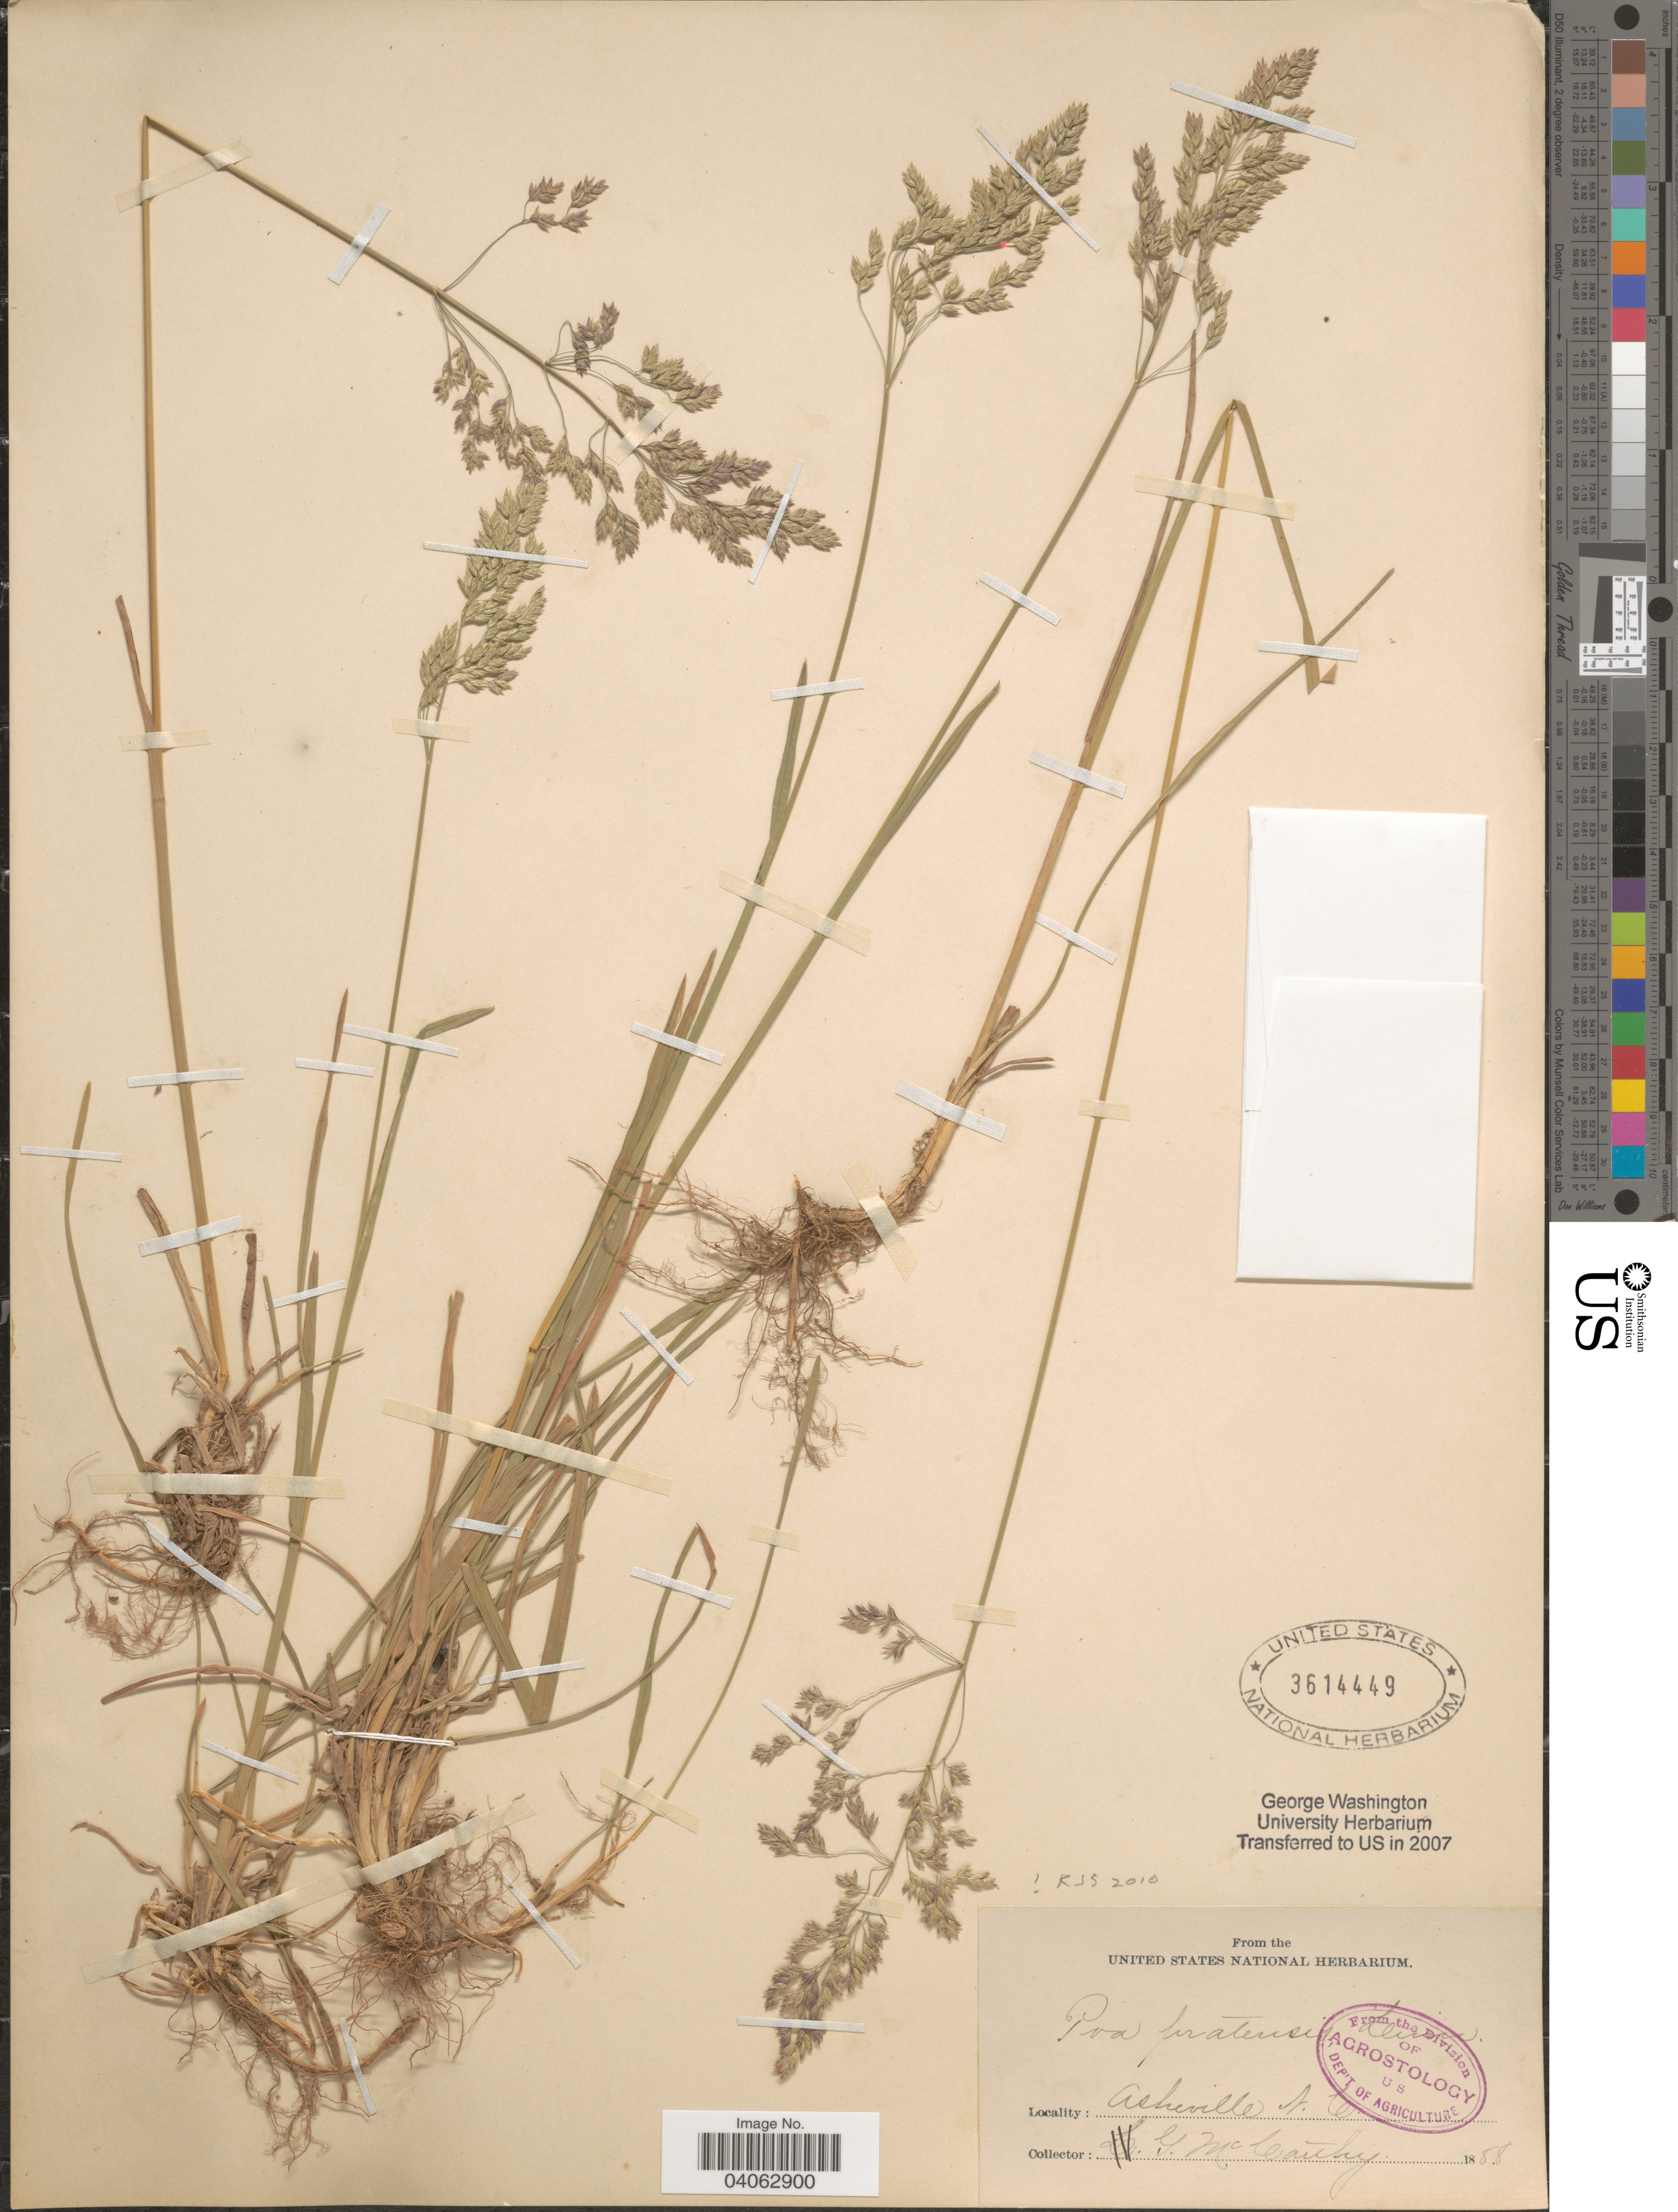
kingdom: Plantae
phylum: Tracheophyta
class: Liliopsida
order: Poales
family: Poaceae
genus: Poa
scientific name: Poa pratensis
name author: L.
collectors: G. McCarthy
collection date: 1888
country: United States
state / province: North Carolina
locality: Asheville.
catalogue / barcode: US 3614449